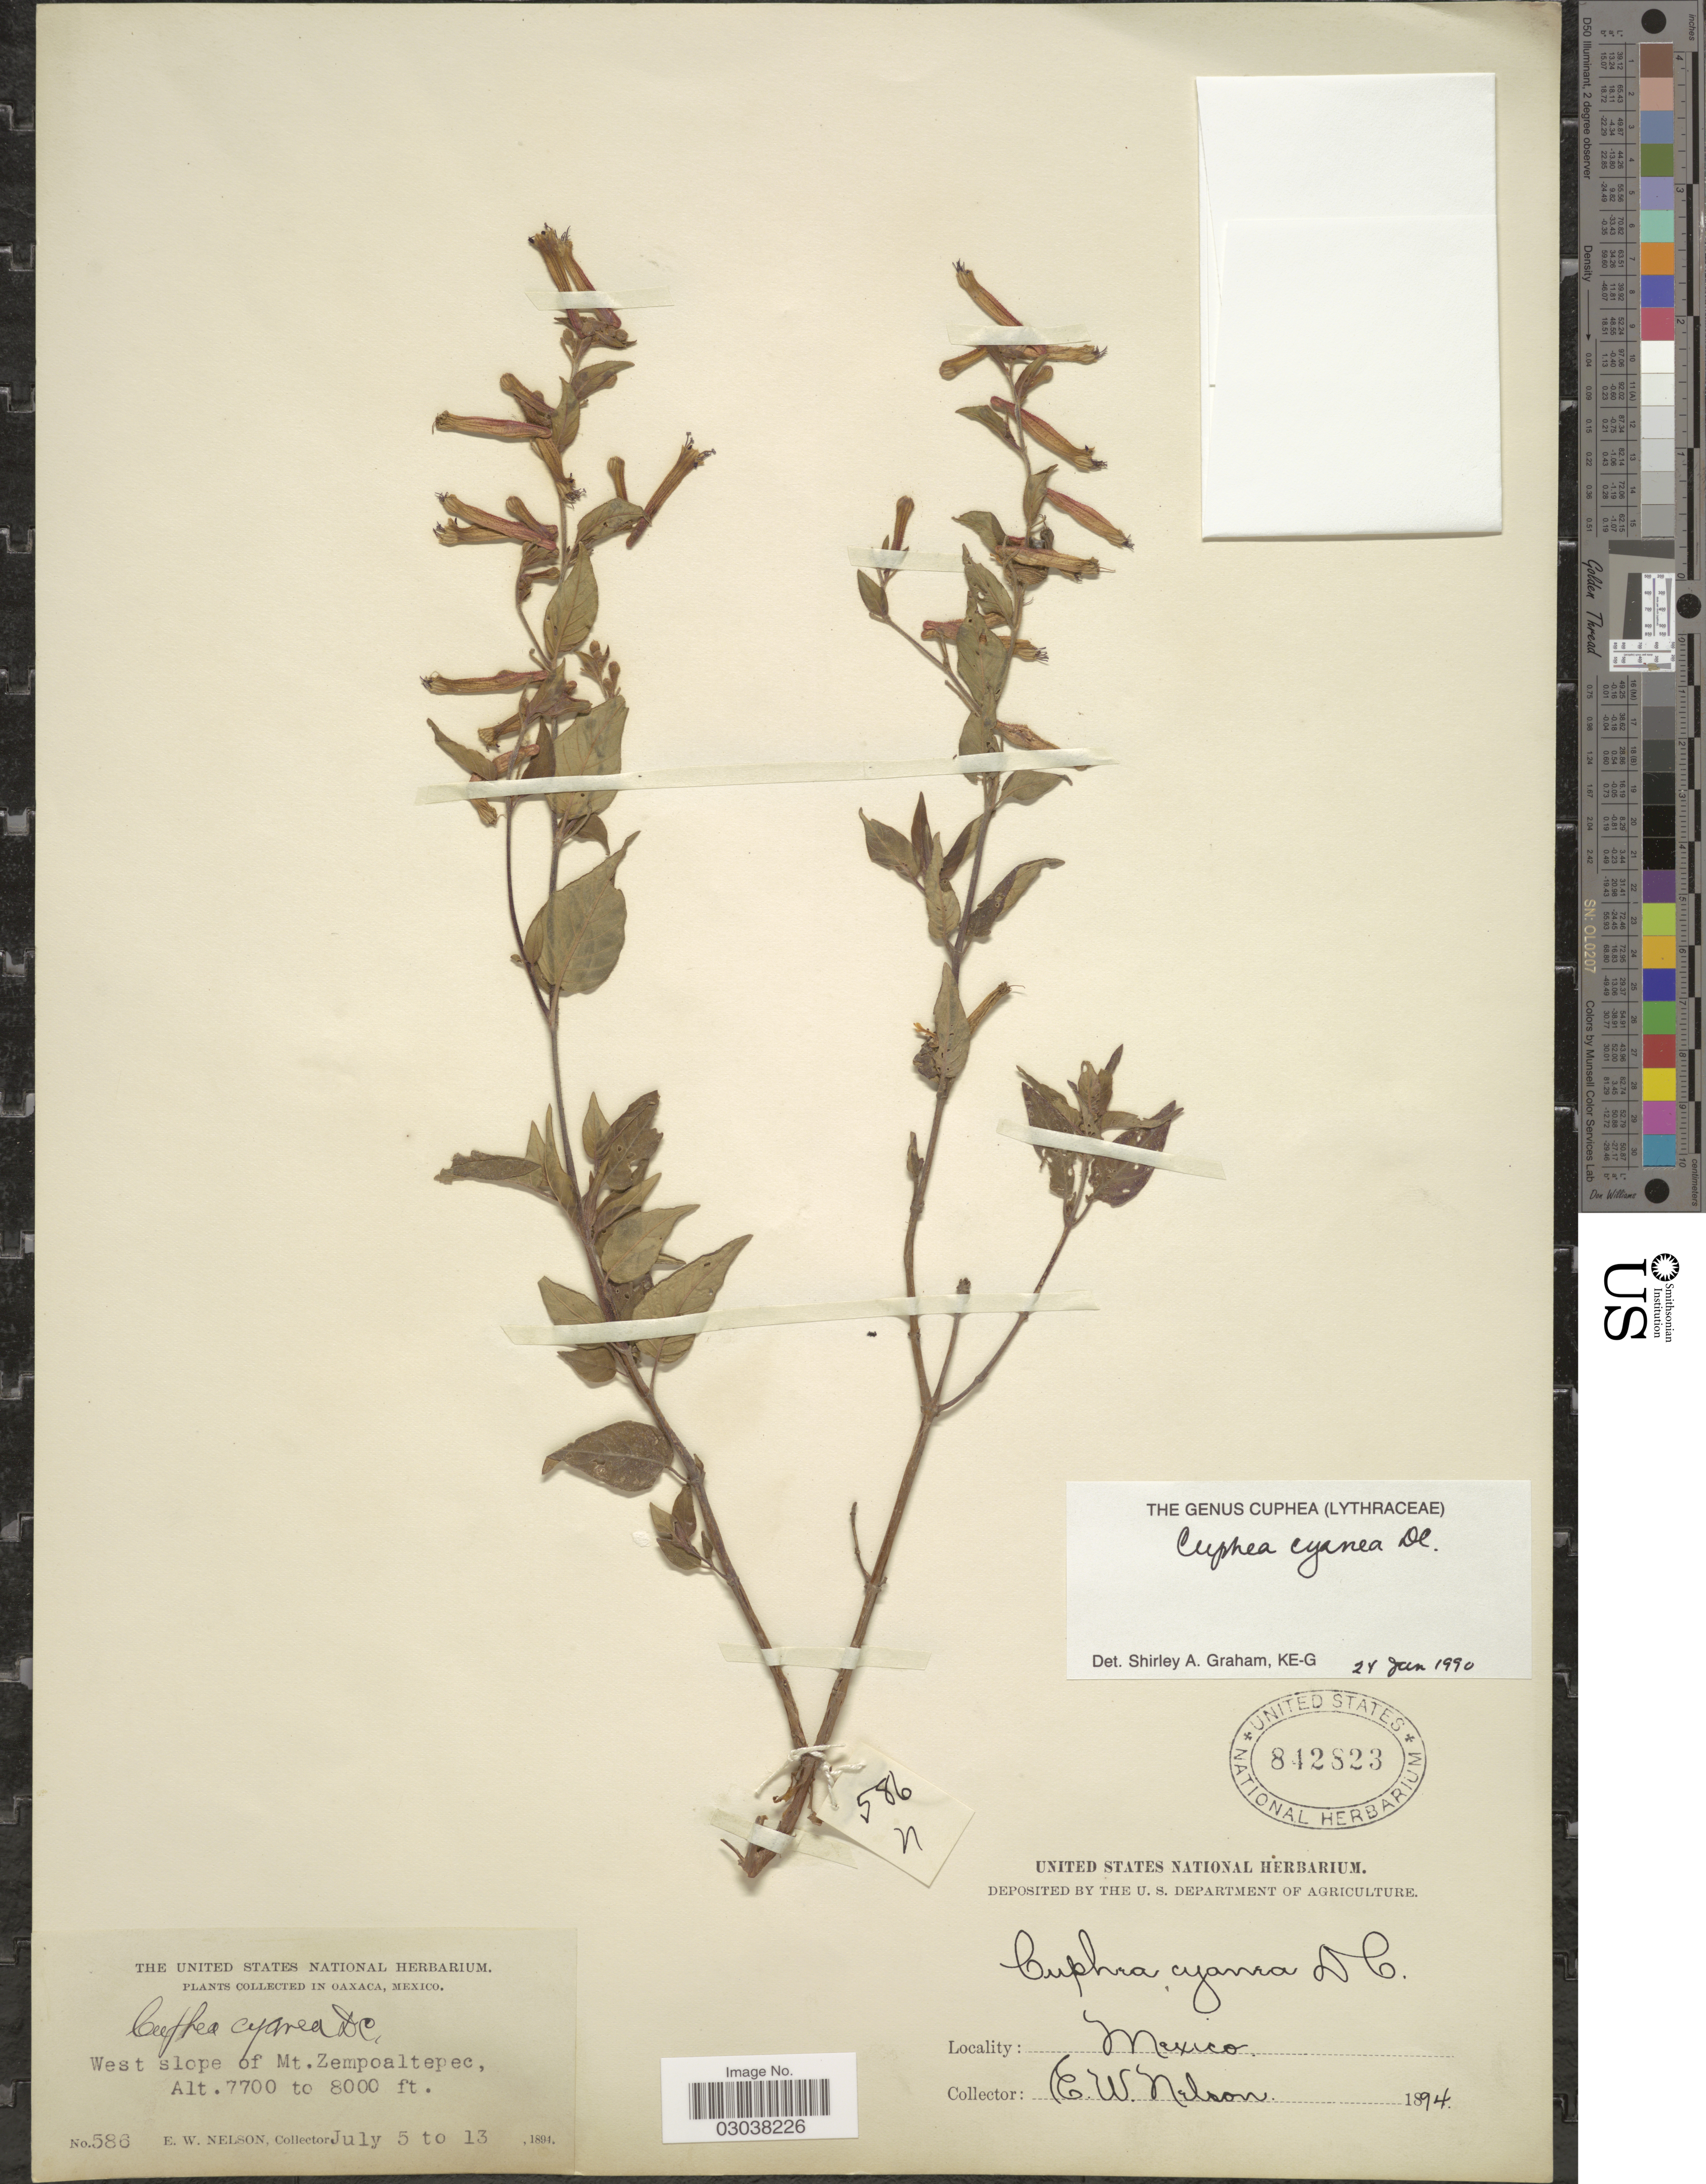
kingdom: Plantae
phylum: Tracheophyta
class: Magnoliopsida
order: Myrtales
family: Lythraceae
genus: Cuphea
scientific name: Cuphea cyanea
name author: DC.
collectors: E. W. Nelson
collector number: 586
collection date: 1894-07-05/1894-07-13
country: Mexico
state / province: Oaxaca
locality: West slope of Mt. Zempoaltepec.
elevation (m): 2347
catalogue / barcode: US 842823